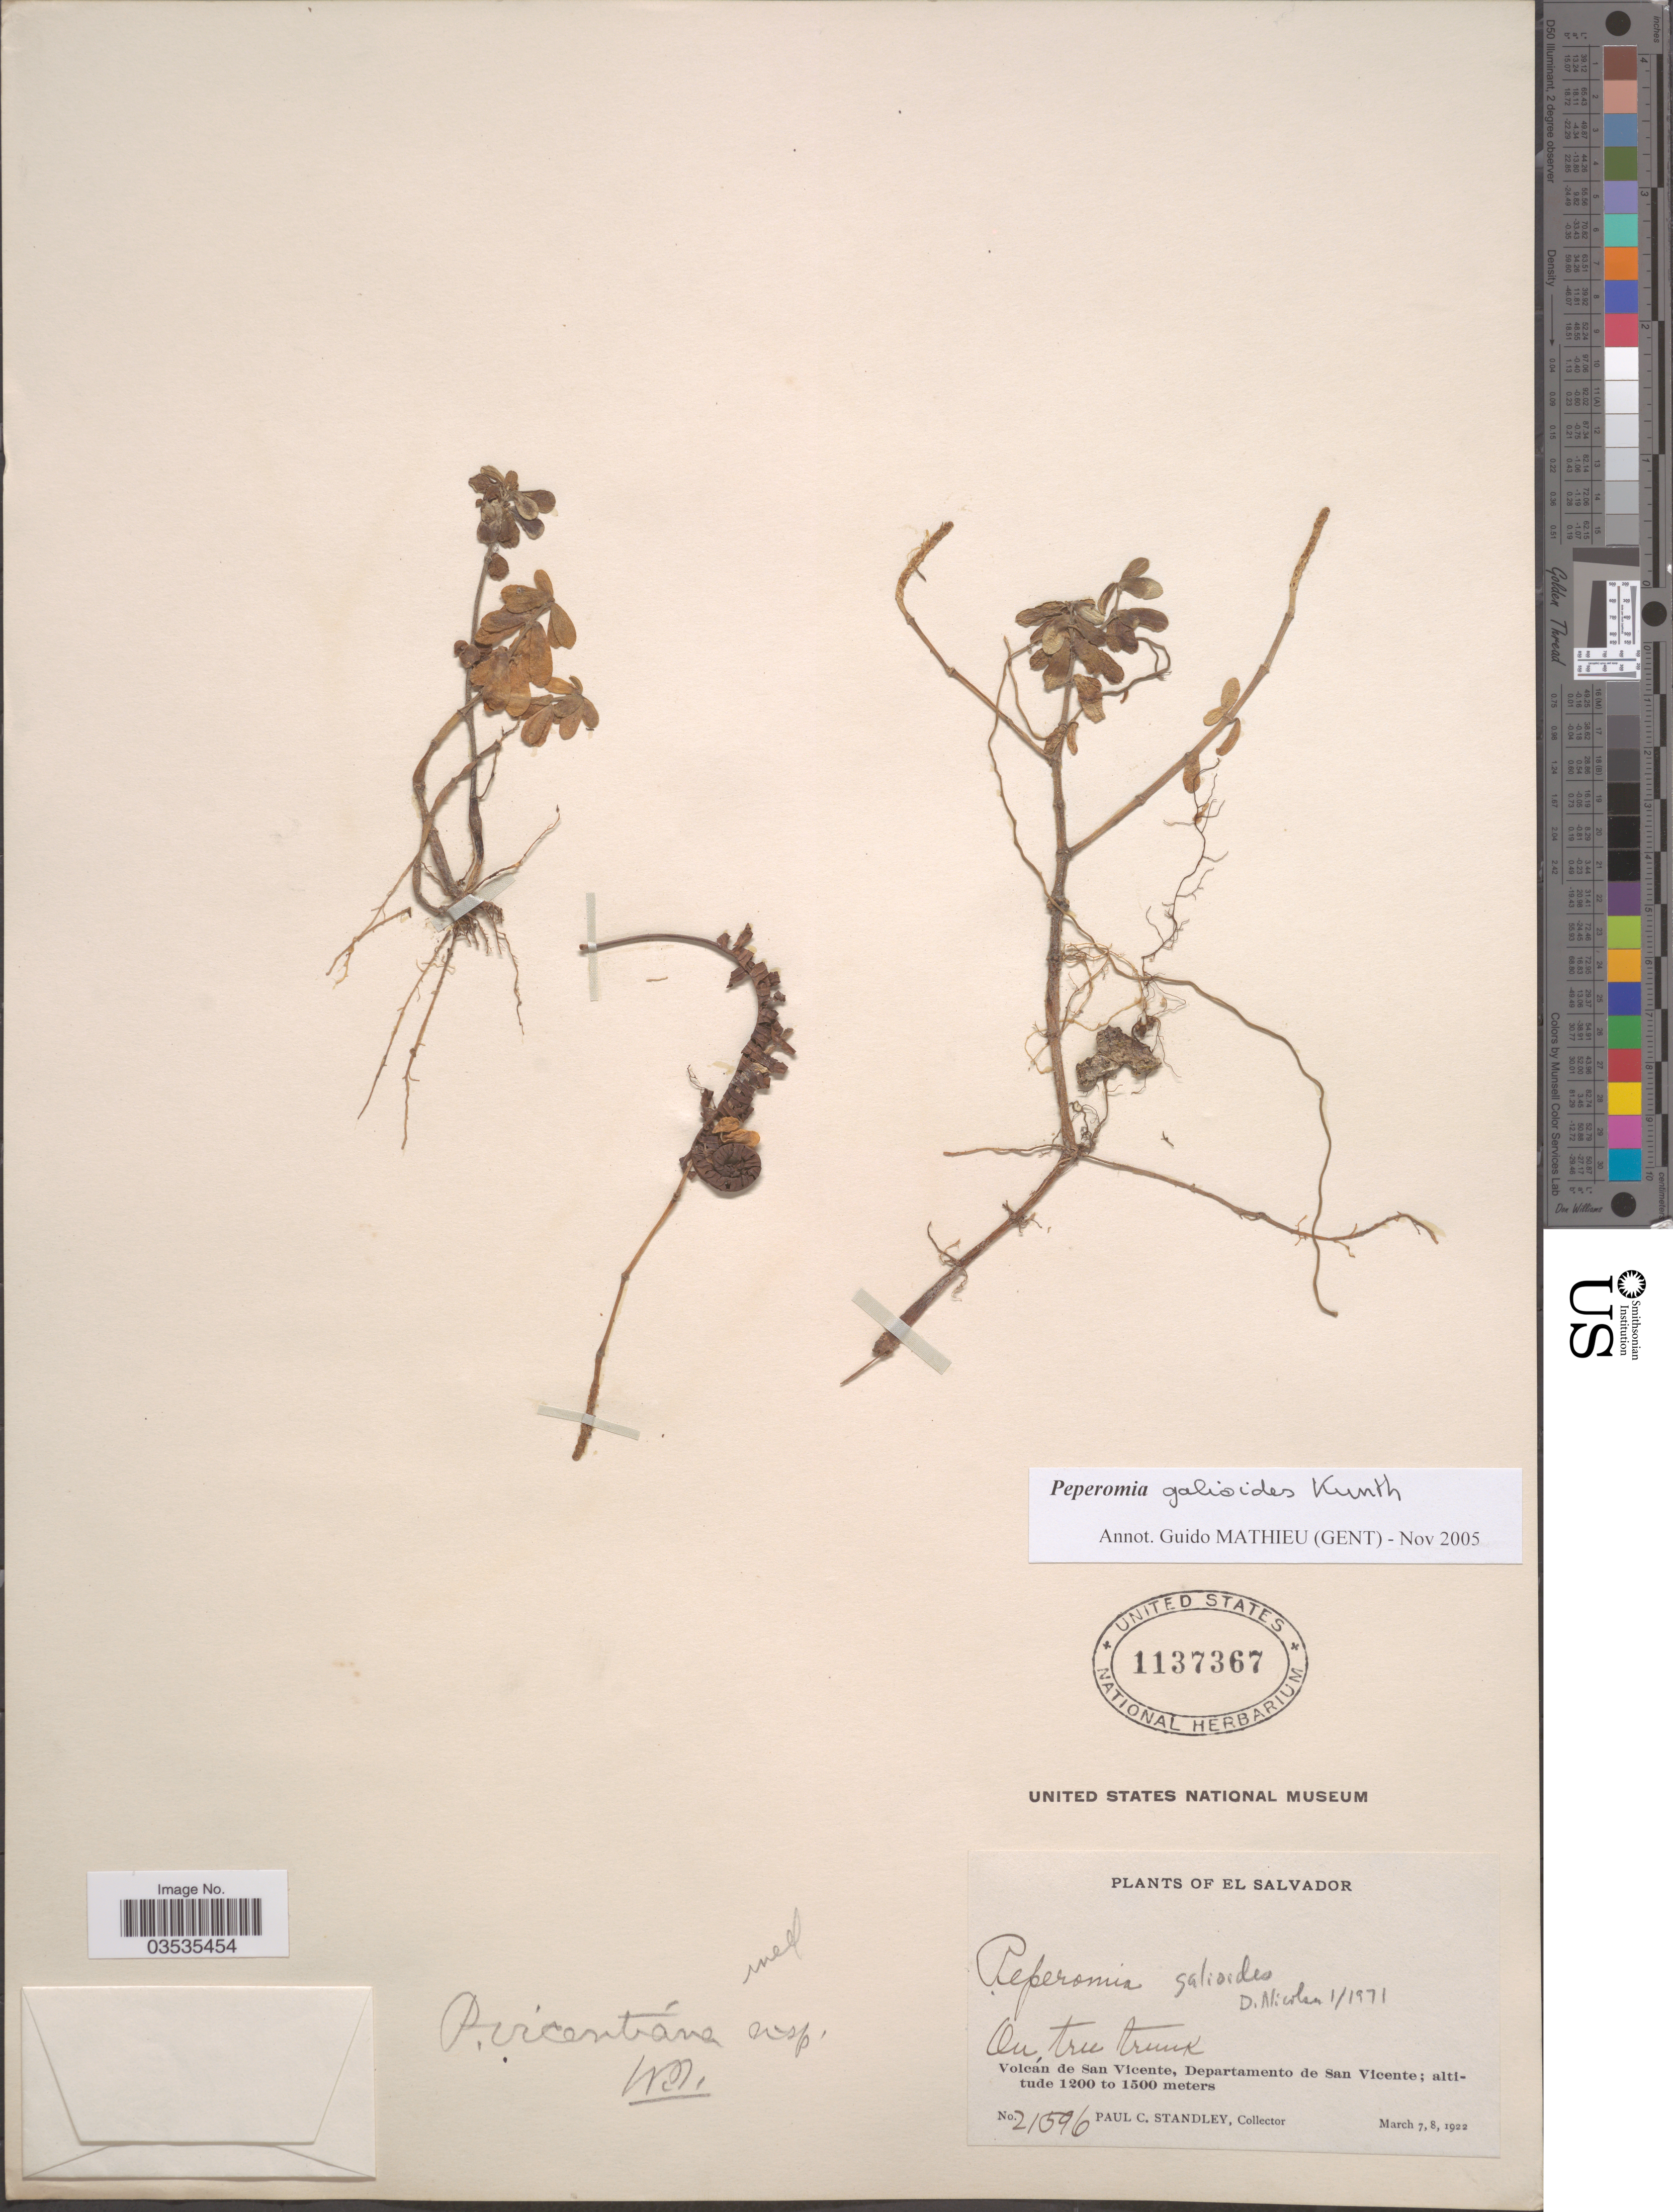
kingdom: Plantae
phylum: Tracheophyta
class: Magnoliopsida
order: Piperales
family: Piperaceae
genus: Peperomia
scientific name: Peperomia leptophylla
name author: Miq.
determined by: Jiménez, José Estaban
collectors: P. C. Standley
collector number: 21596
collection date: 1922-03-07/1922-03-08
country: El Salvador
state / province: San Vincente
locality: Volcán de San Vicente, Departamento de San Vicente.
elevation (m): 1200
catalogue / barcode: US 1137367